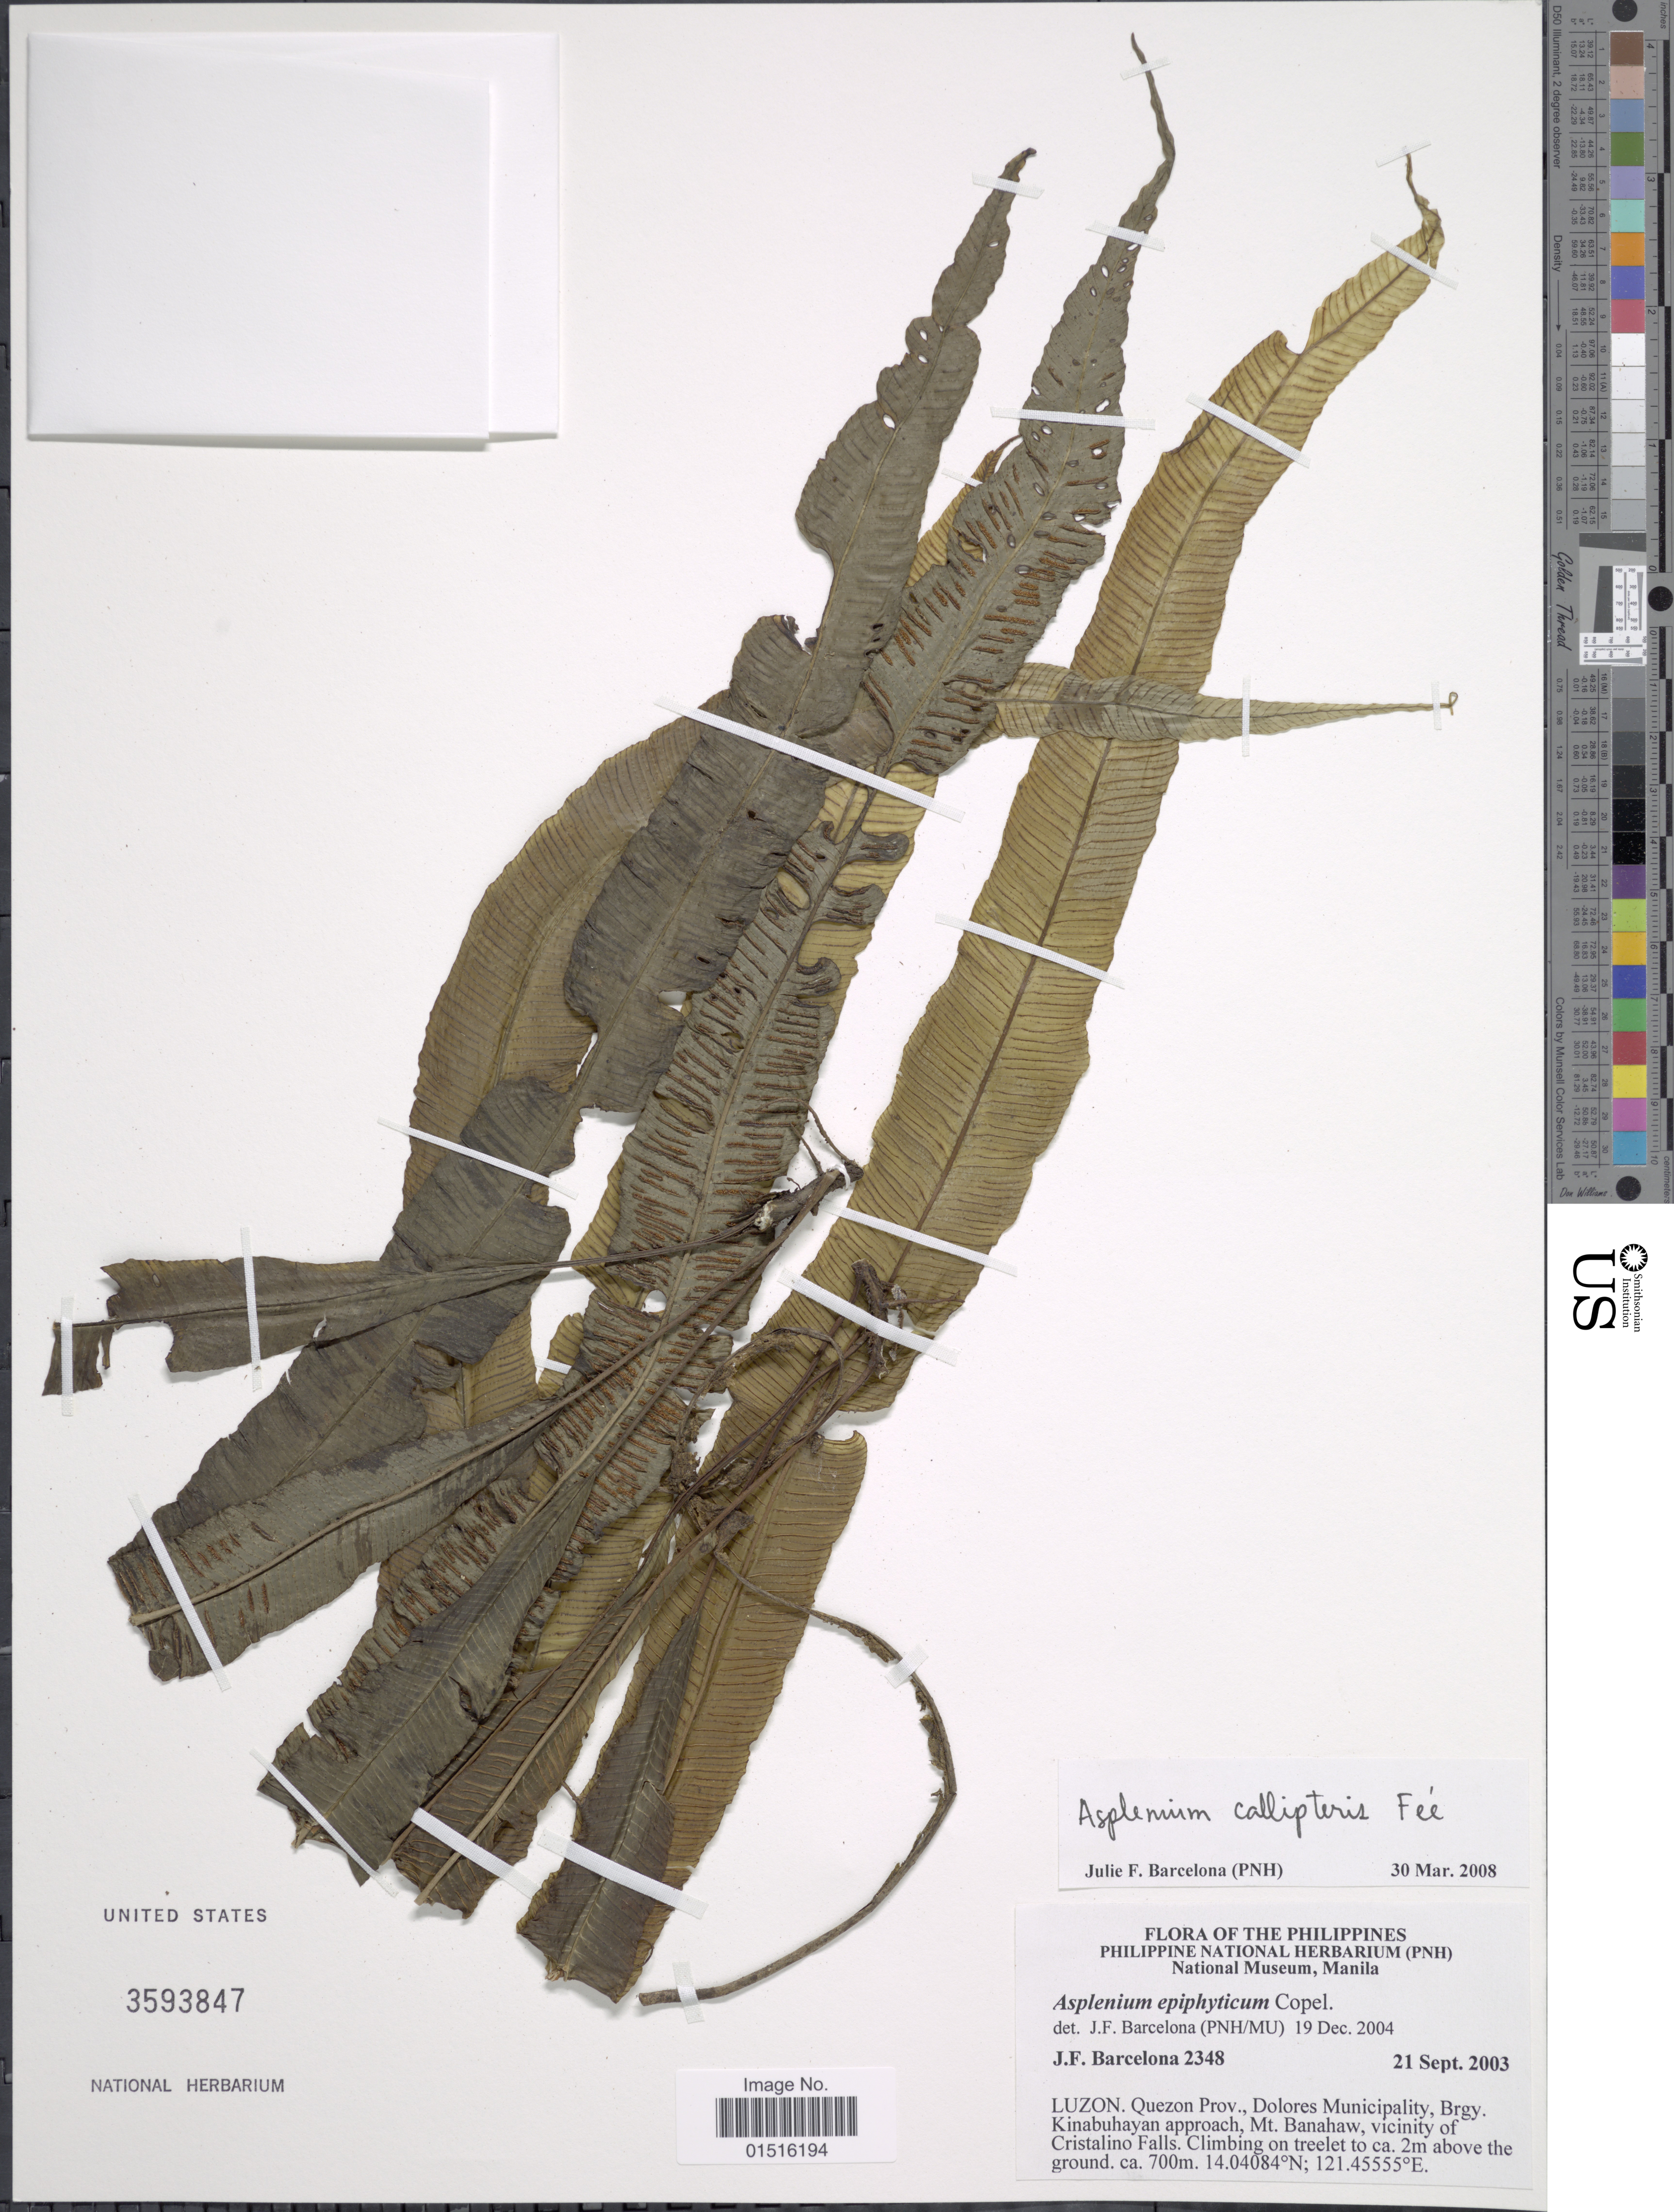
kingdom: Plantae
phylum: Tracheophyta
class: Polypodiopsida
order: Polypodiales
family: Aspleniaceae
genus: Asplenium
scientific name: Asplenium callipteris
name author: Fée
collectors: J. F. Barcelona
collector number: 2348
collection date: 2003-09-21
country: Philippines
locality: Luzon, Quezon Prov., Dolores Mumicipality, Brgy Kinabuhayan approach, Mt. Banahaw, vicinity of Cristalino Falls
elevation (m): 700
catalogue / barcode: US 3593847